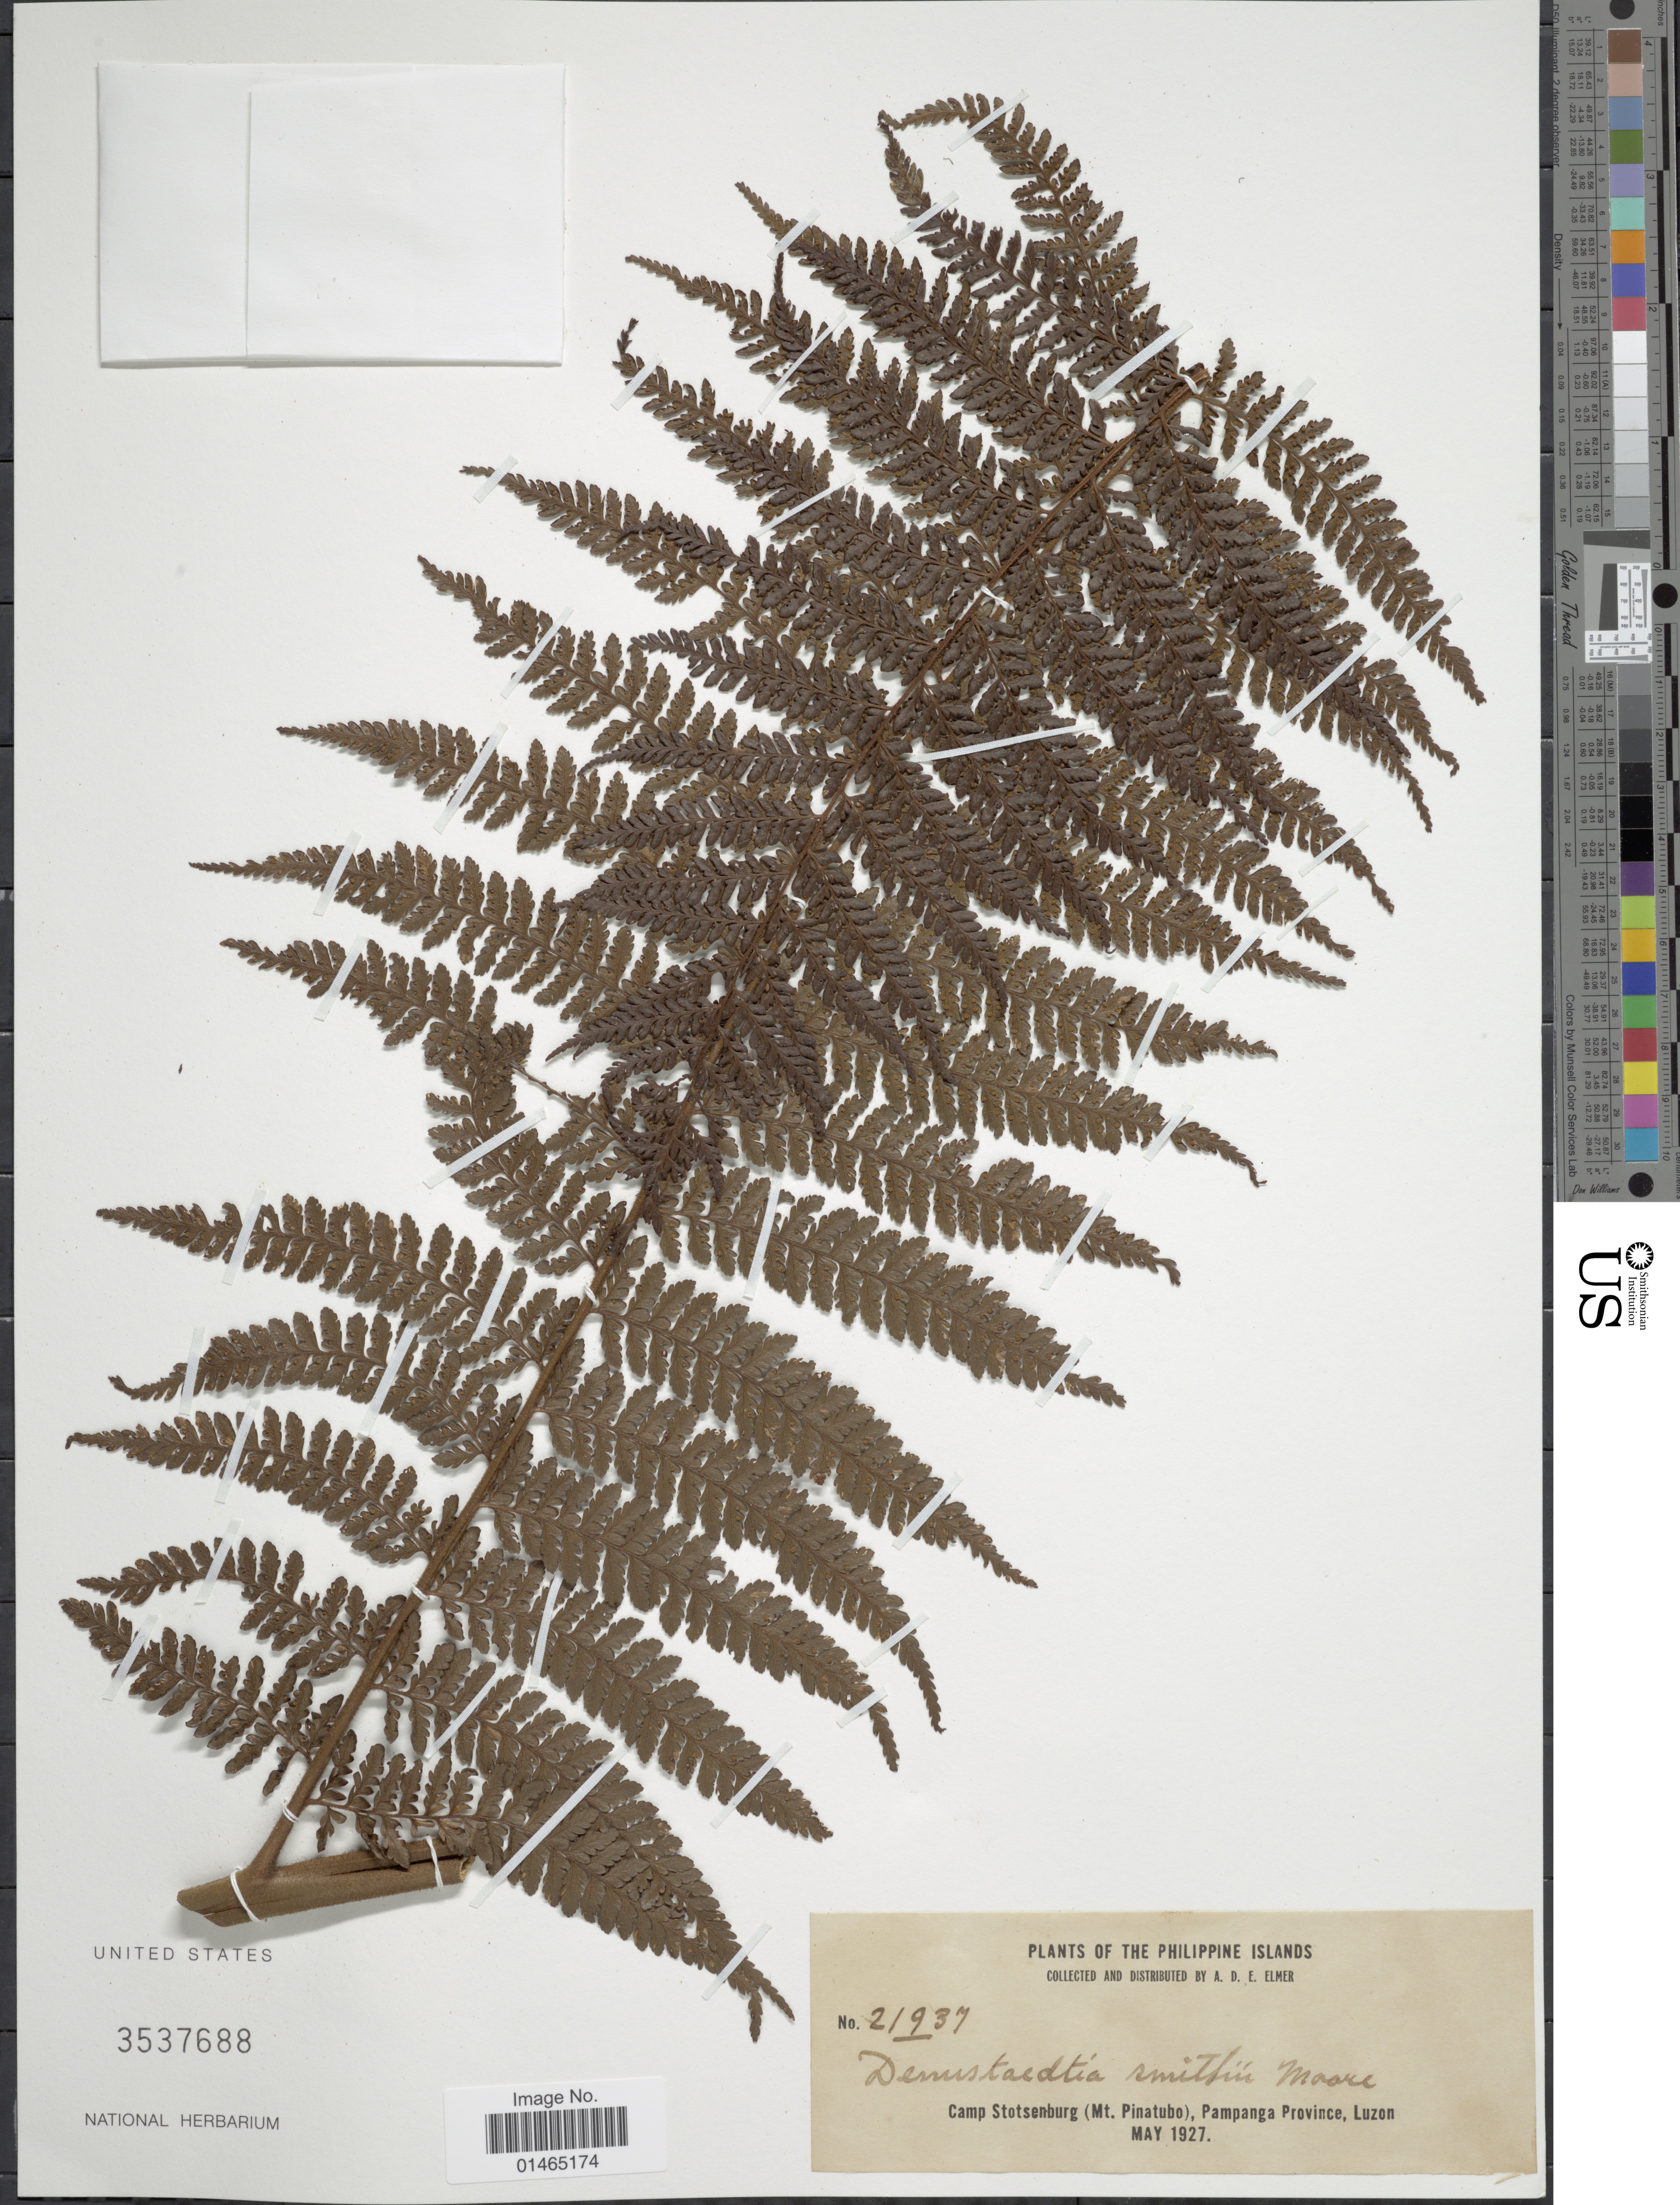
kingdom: Plantae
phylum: Tracheophyta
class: Polypodiopsida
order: Polypodiales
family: Dennstaedtiaceae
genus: Dennstaedtia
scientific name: Dennstaedtia smithii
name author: (Hook.) T. Moore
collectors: A. D. E. Elmer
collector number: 21937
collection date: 1927-05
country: Philippines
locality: Camp Stotsenburg (Mt. Pinatubo), Pampanga Province, Luzon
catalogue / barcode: US 3537688